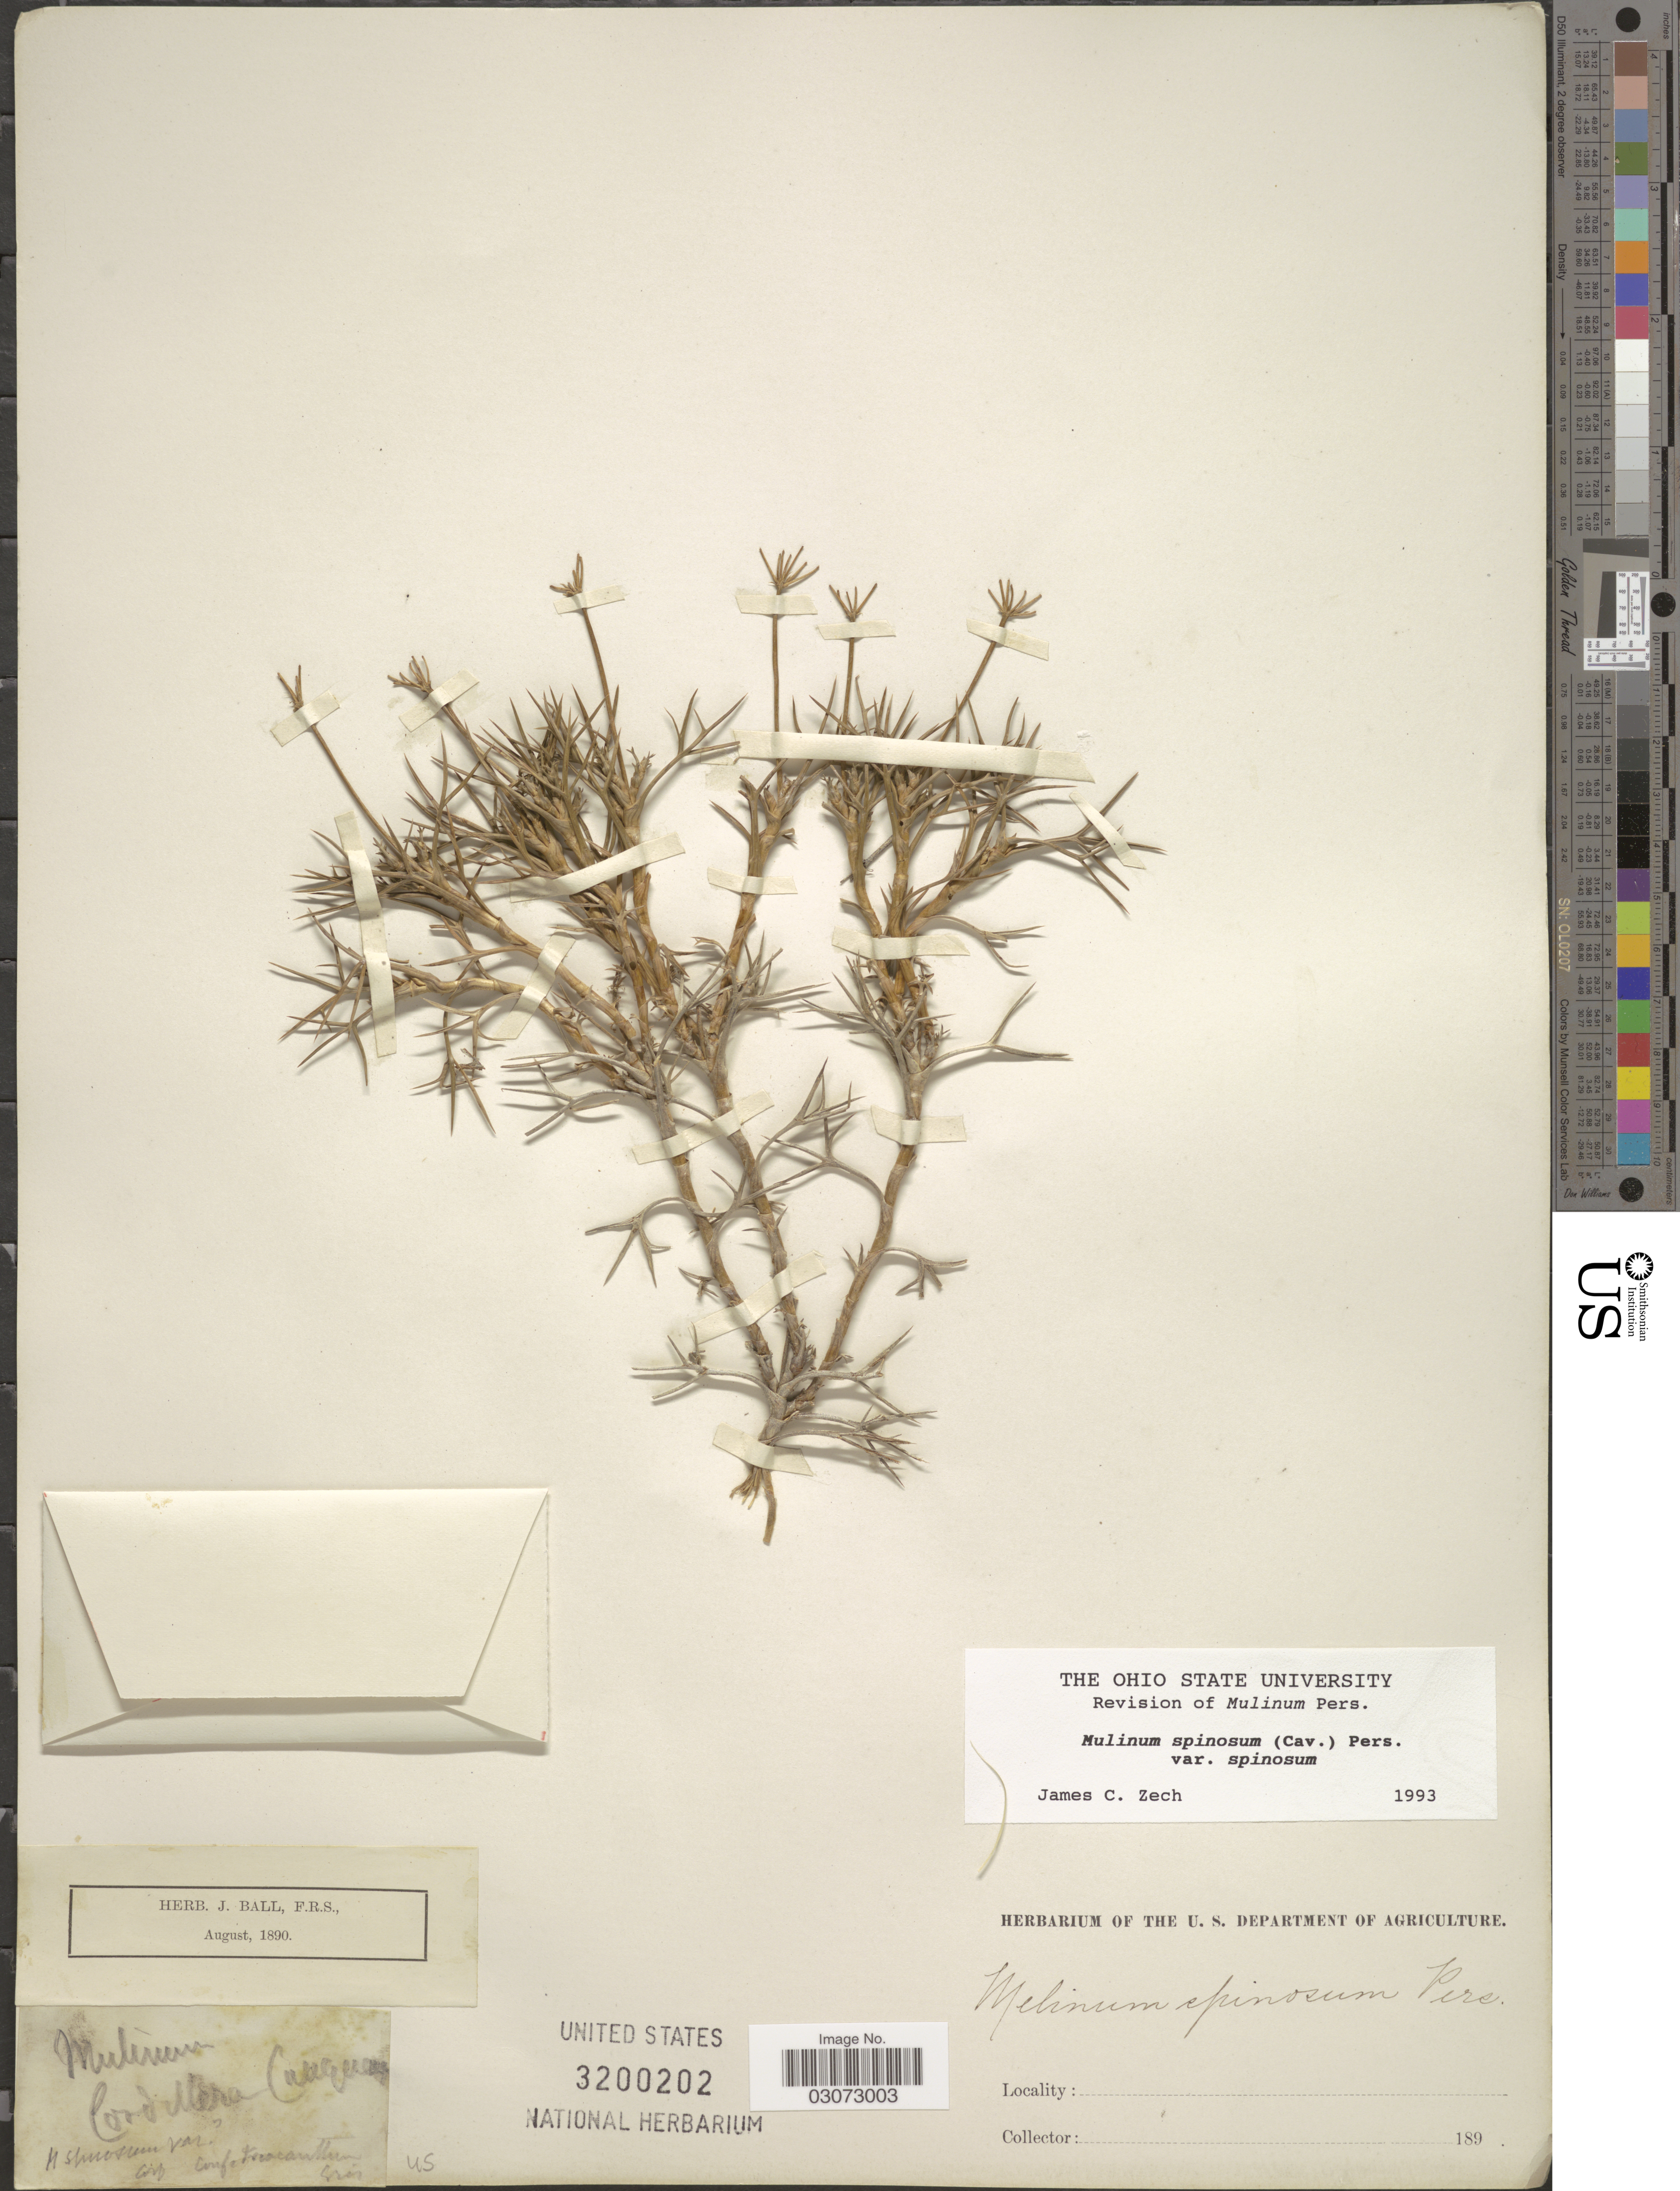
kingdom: Plantae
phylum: Tracheophyta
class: Magnoliopsida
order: Apiales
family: Apiaceae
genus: Mulinum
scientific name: Mulinum spinosum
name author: Pers.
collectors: ex herb. Ball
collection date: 1890-08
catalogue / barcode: US 3200202